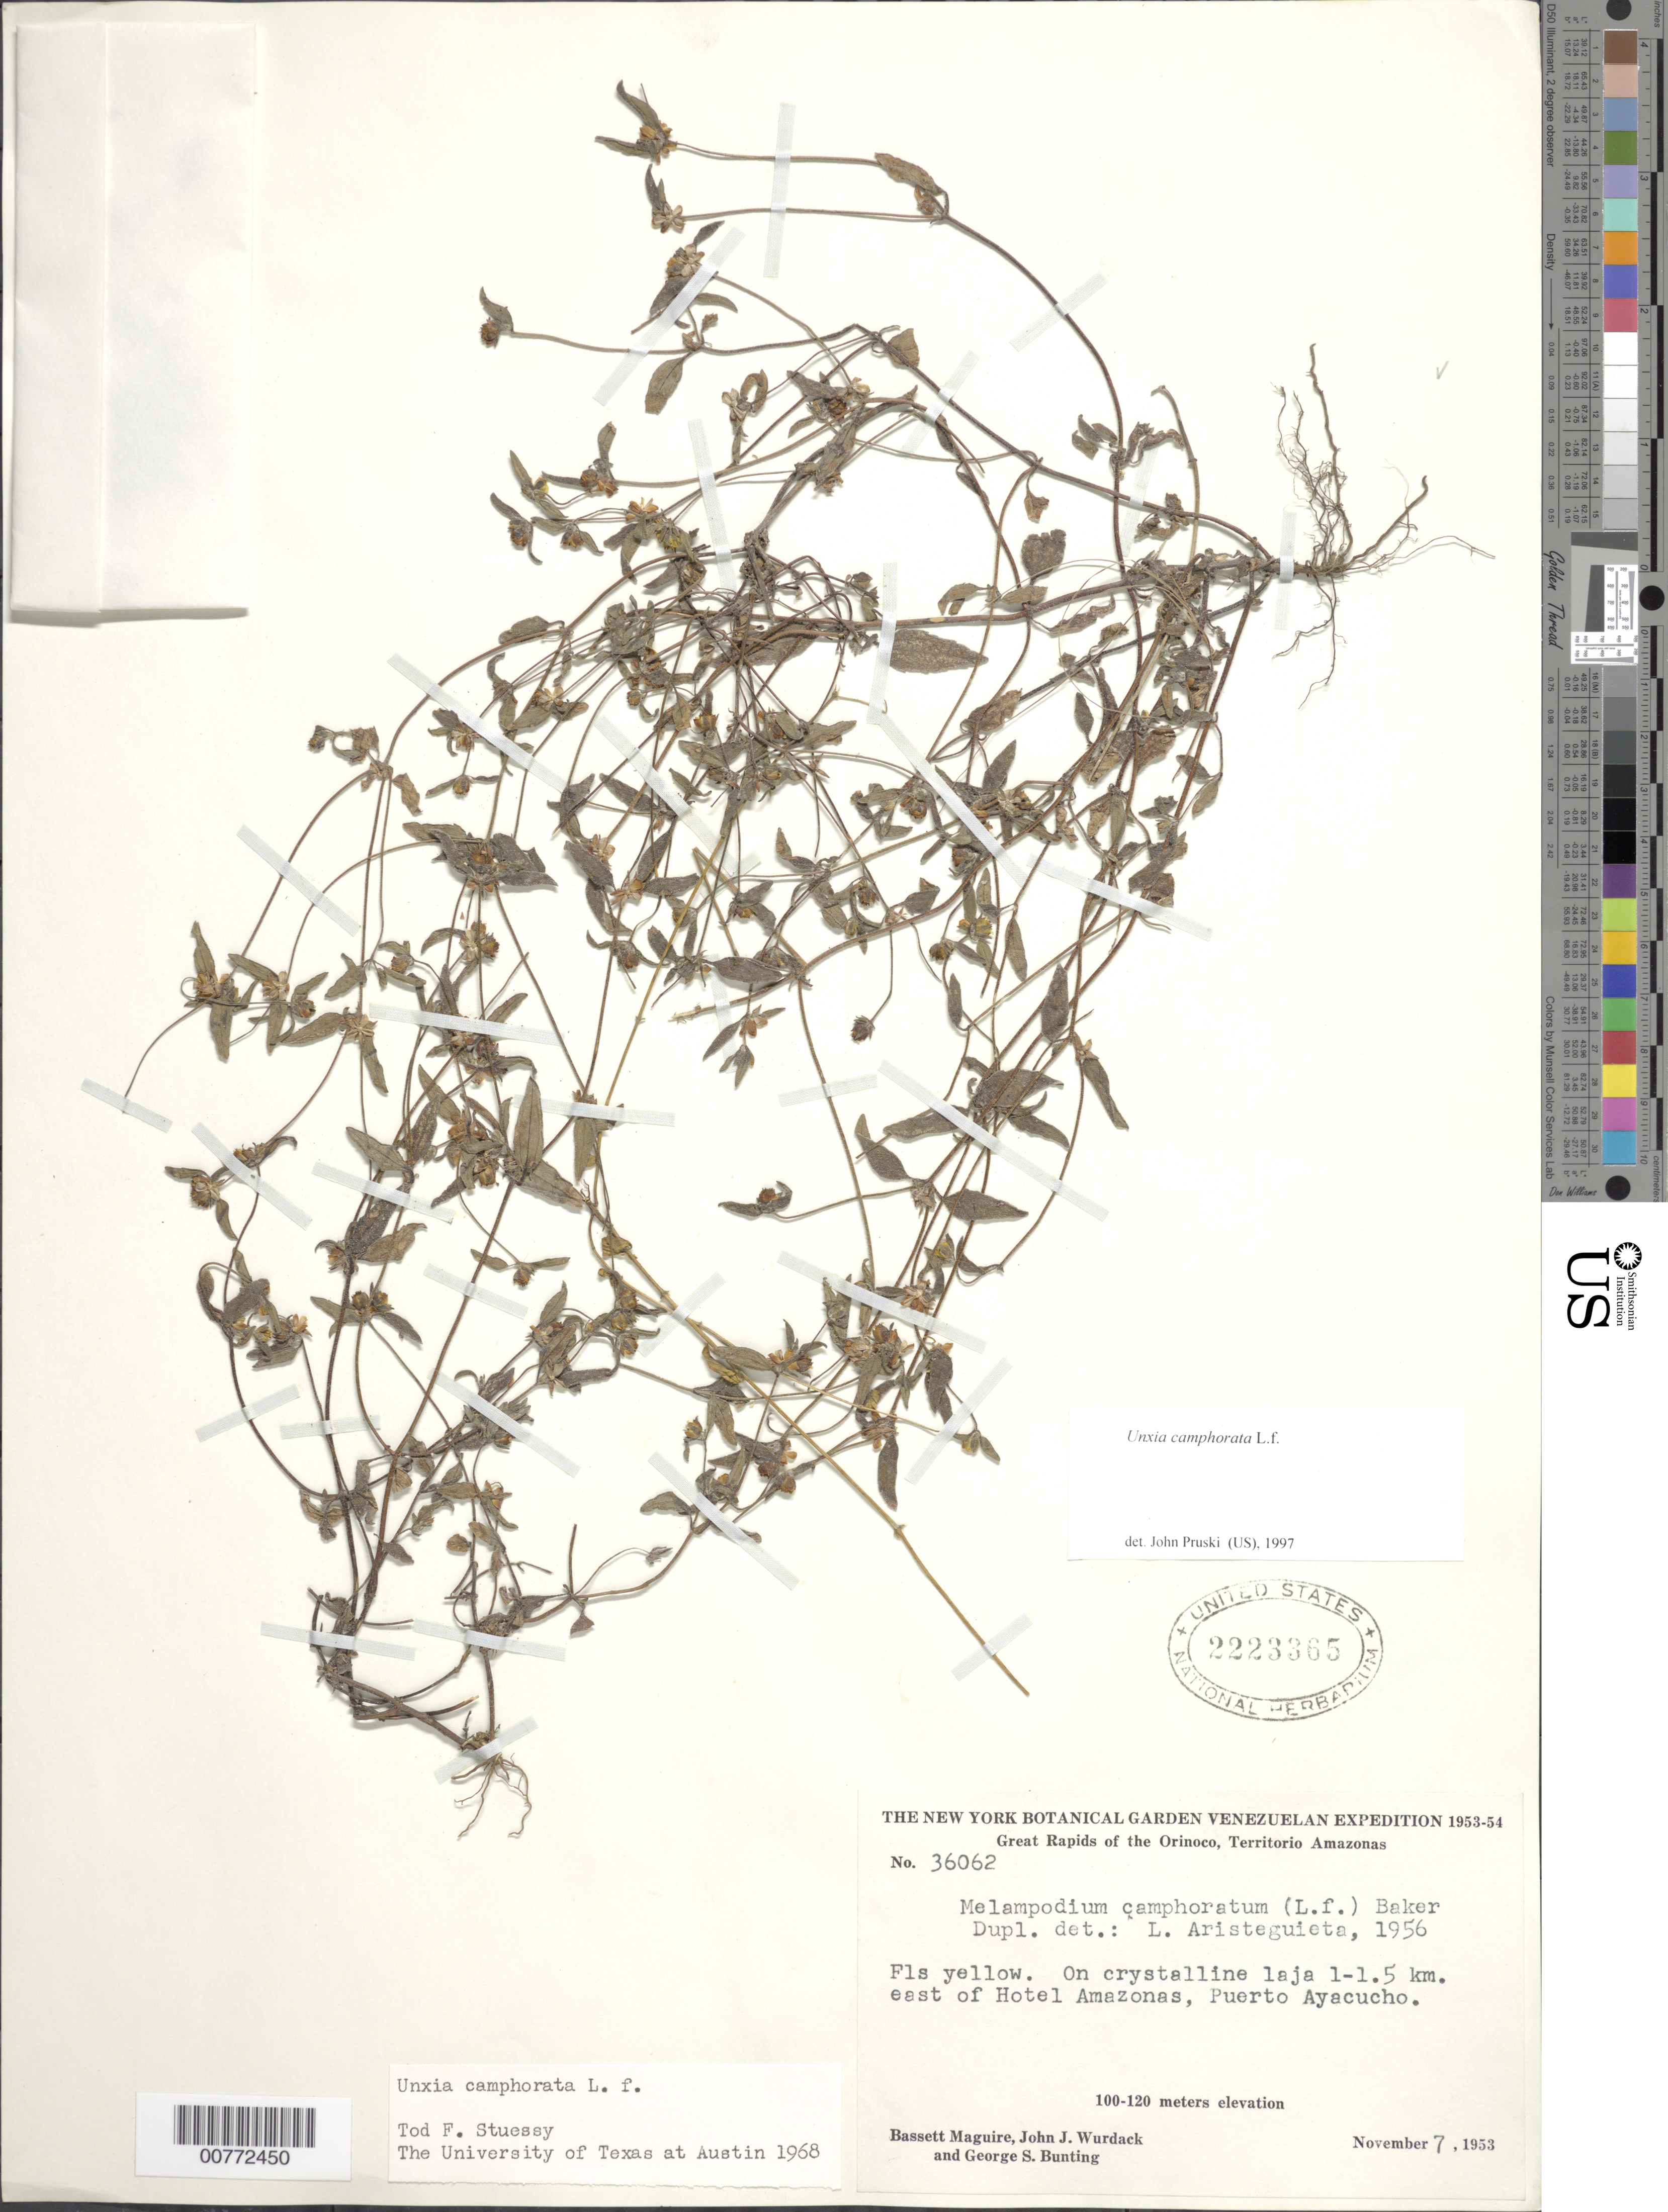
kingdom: Plantae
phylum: Tracheophyta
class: Magnoliopsida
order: Asterales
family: Asteraceae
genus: Unxia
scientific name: Unxia camphorata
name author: L. f.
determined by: Stuessy, T. F.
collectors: B. Maguire, J. J. Wurdack & G. S. Bunting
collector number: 36062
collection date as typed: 7-Nov-53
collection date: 1953-11-07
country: Venezuela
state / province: Amazonas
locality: Puerto Ayacucho, 1-1.5 km E of Hotel Amazonas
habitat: Crystalline laja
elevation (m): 100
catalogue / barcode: US 2223365